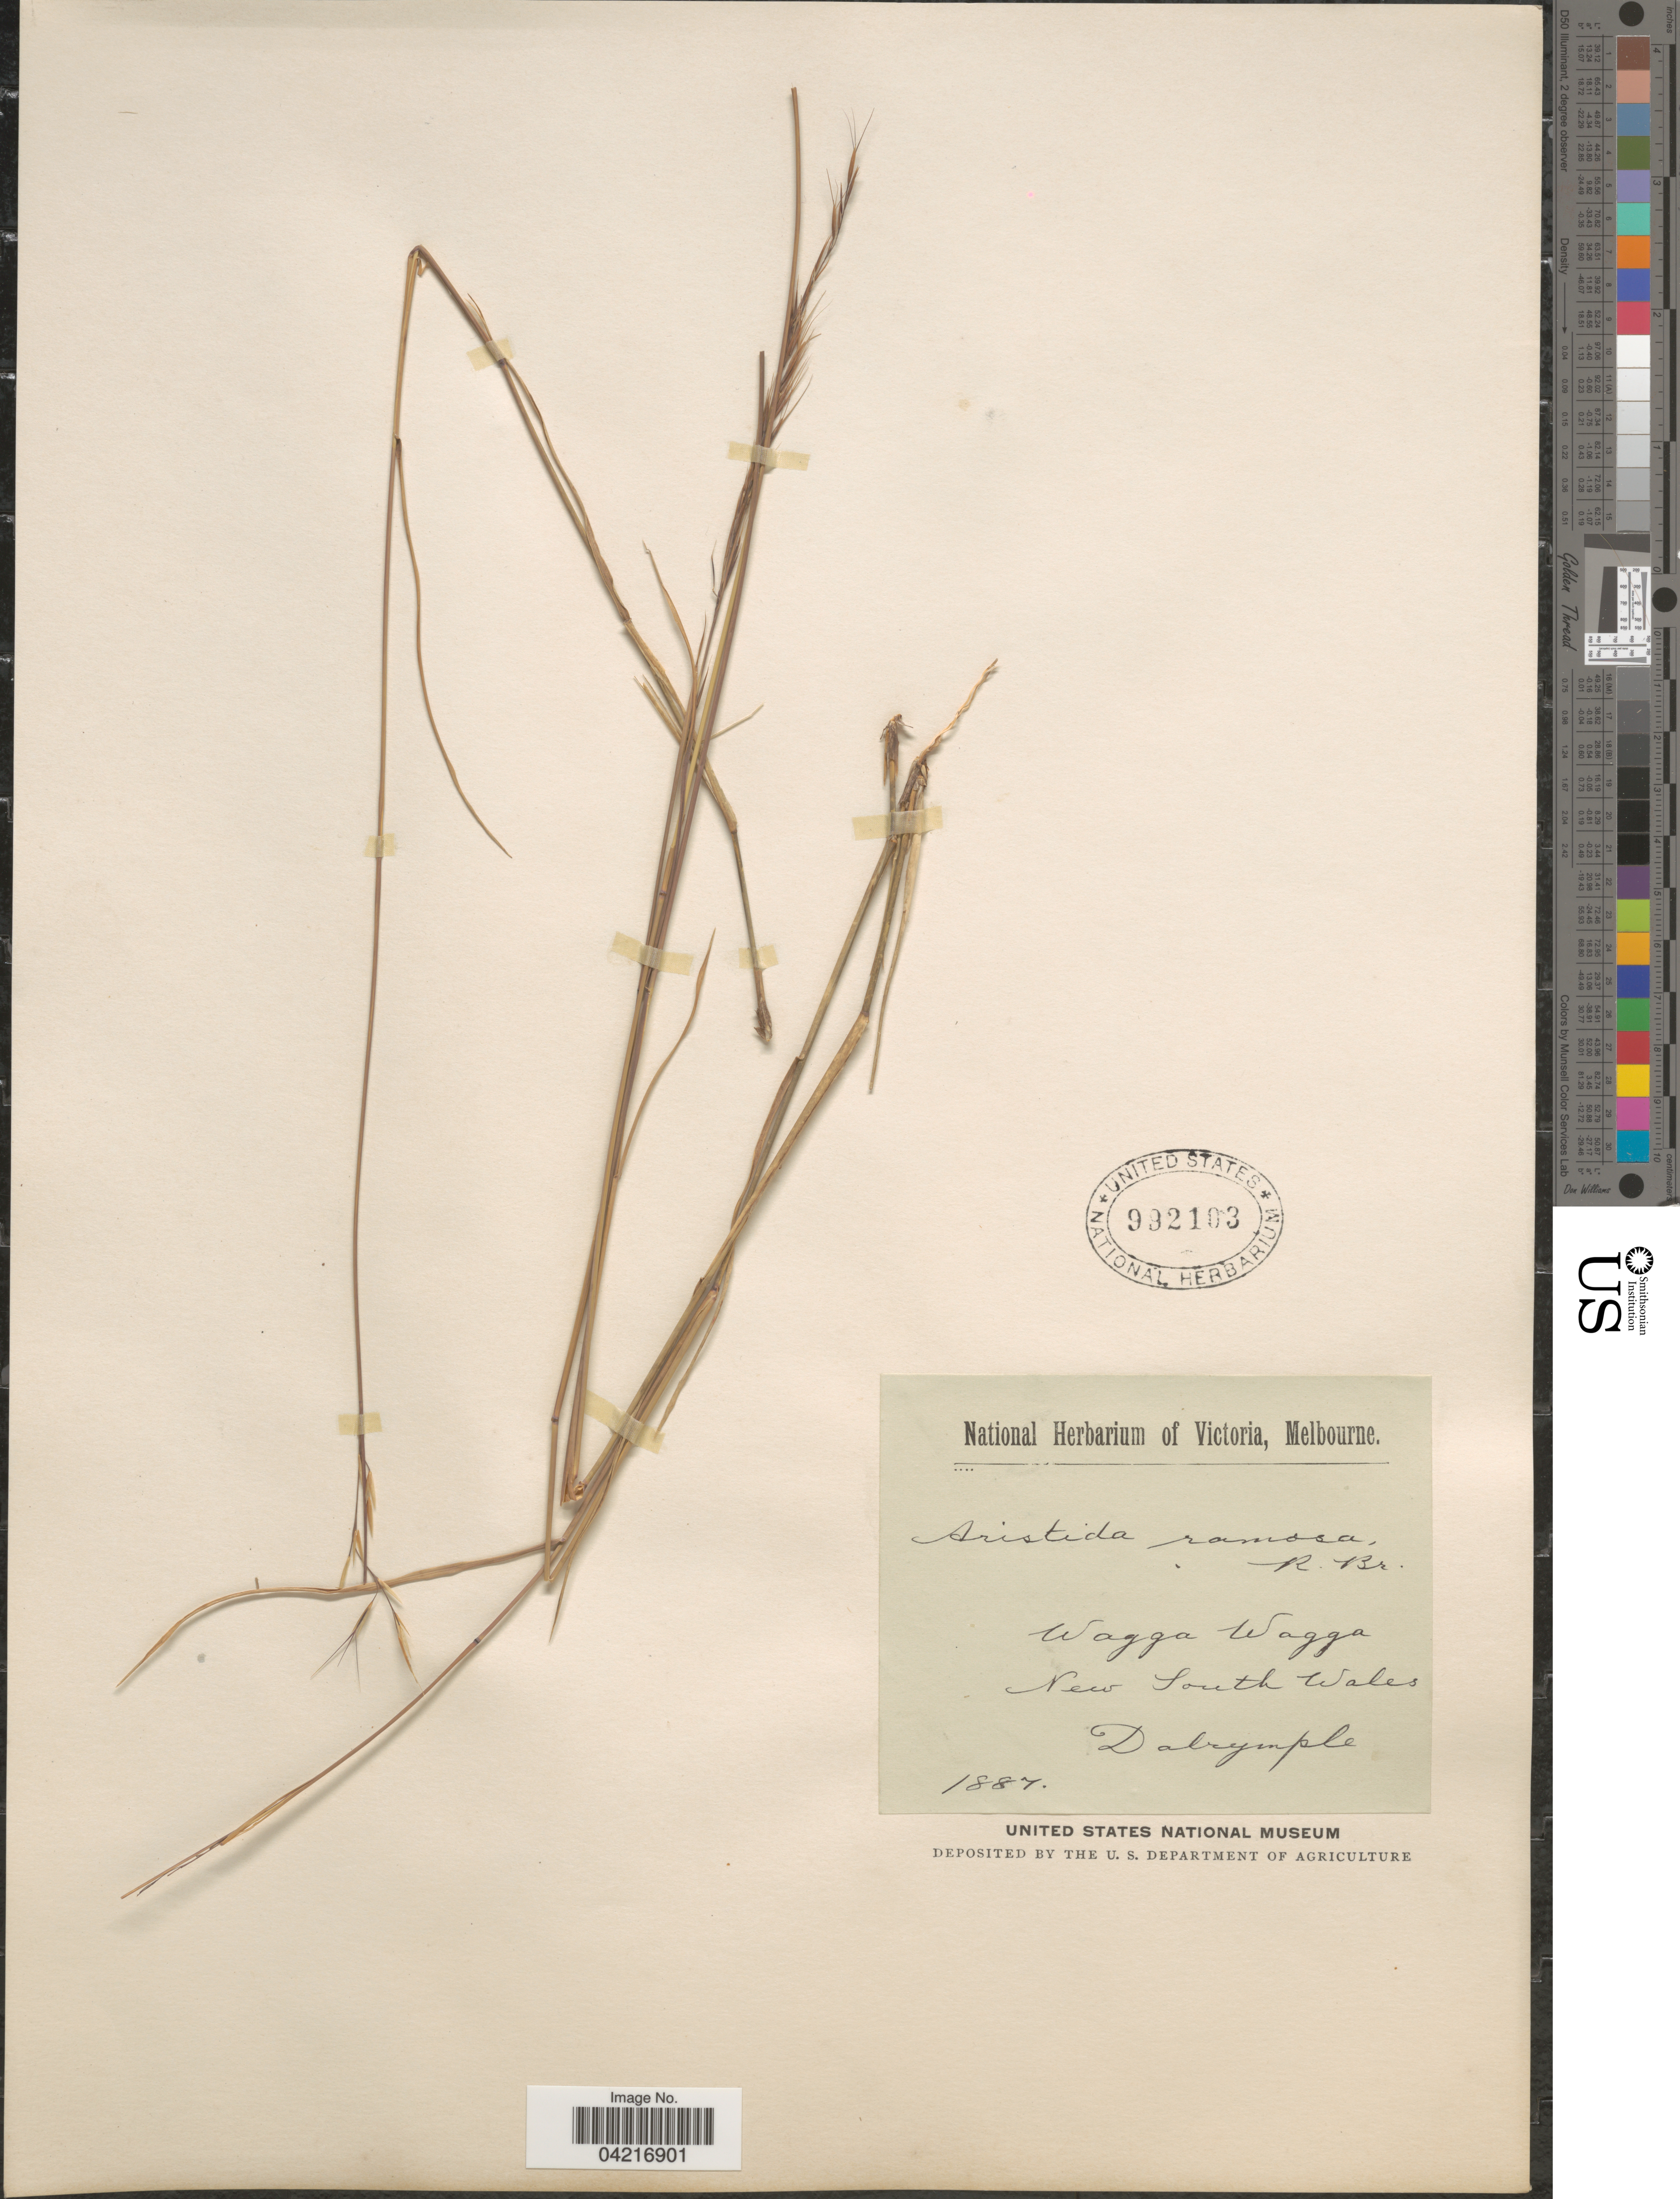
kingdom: Plantae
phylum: Tracheophyta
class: Liliopsida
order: Poales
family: Poaceae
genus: Aristida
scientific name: Aristida ramosa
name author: R. Br.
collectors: Ex herb. Victoria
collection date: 1887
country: Australia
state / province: New South Wales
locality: Wagga Wagga. Dalrymple.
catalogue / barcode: US 992103